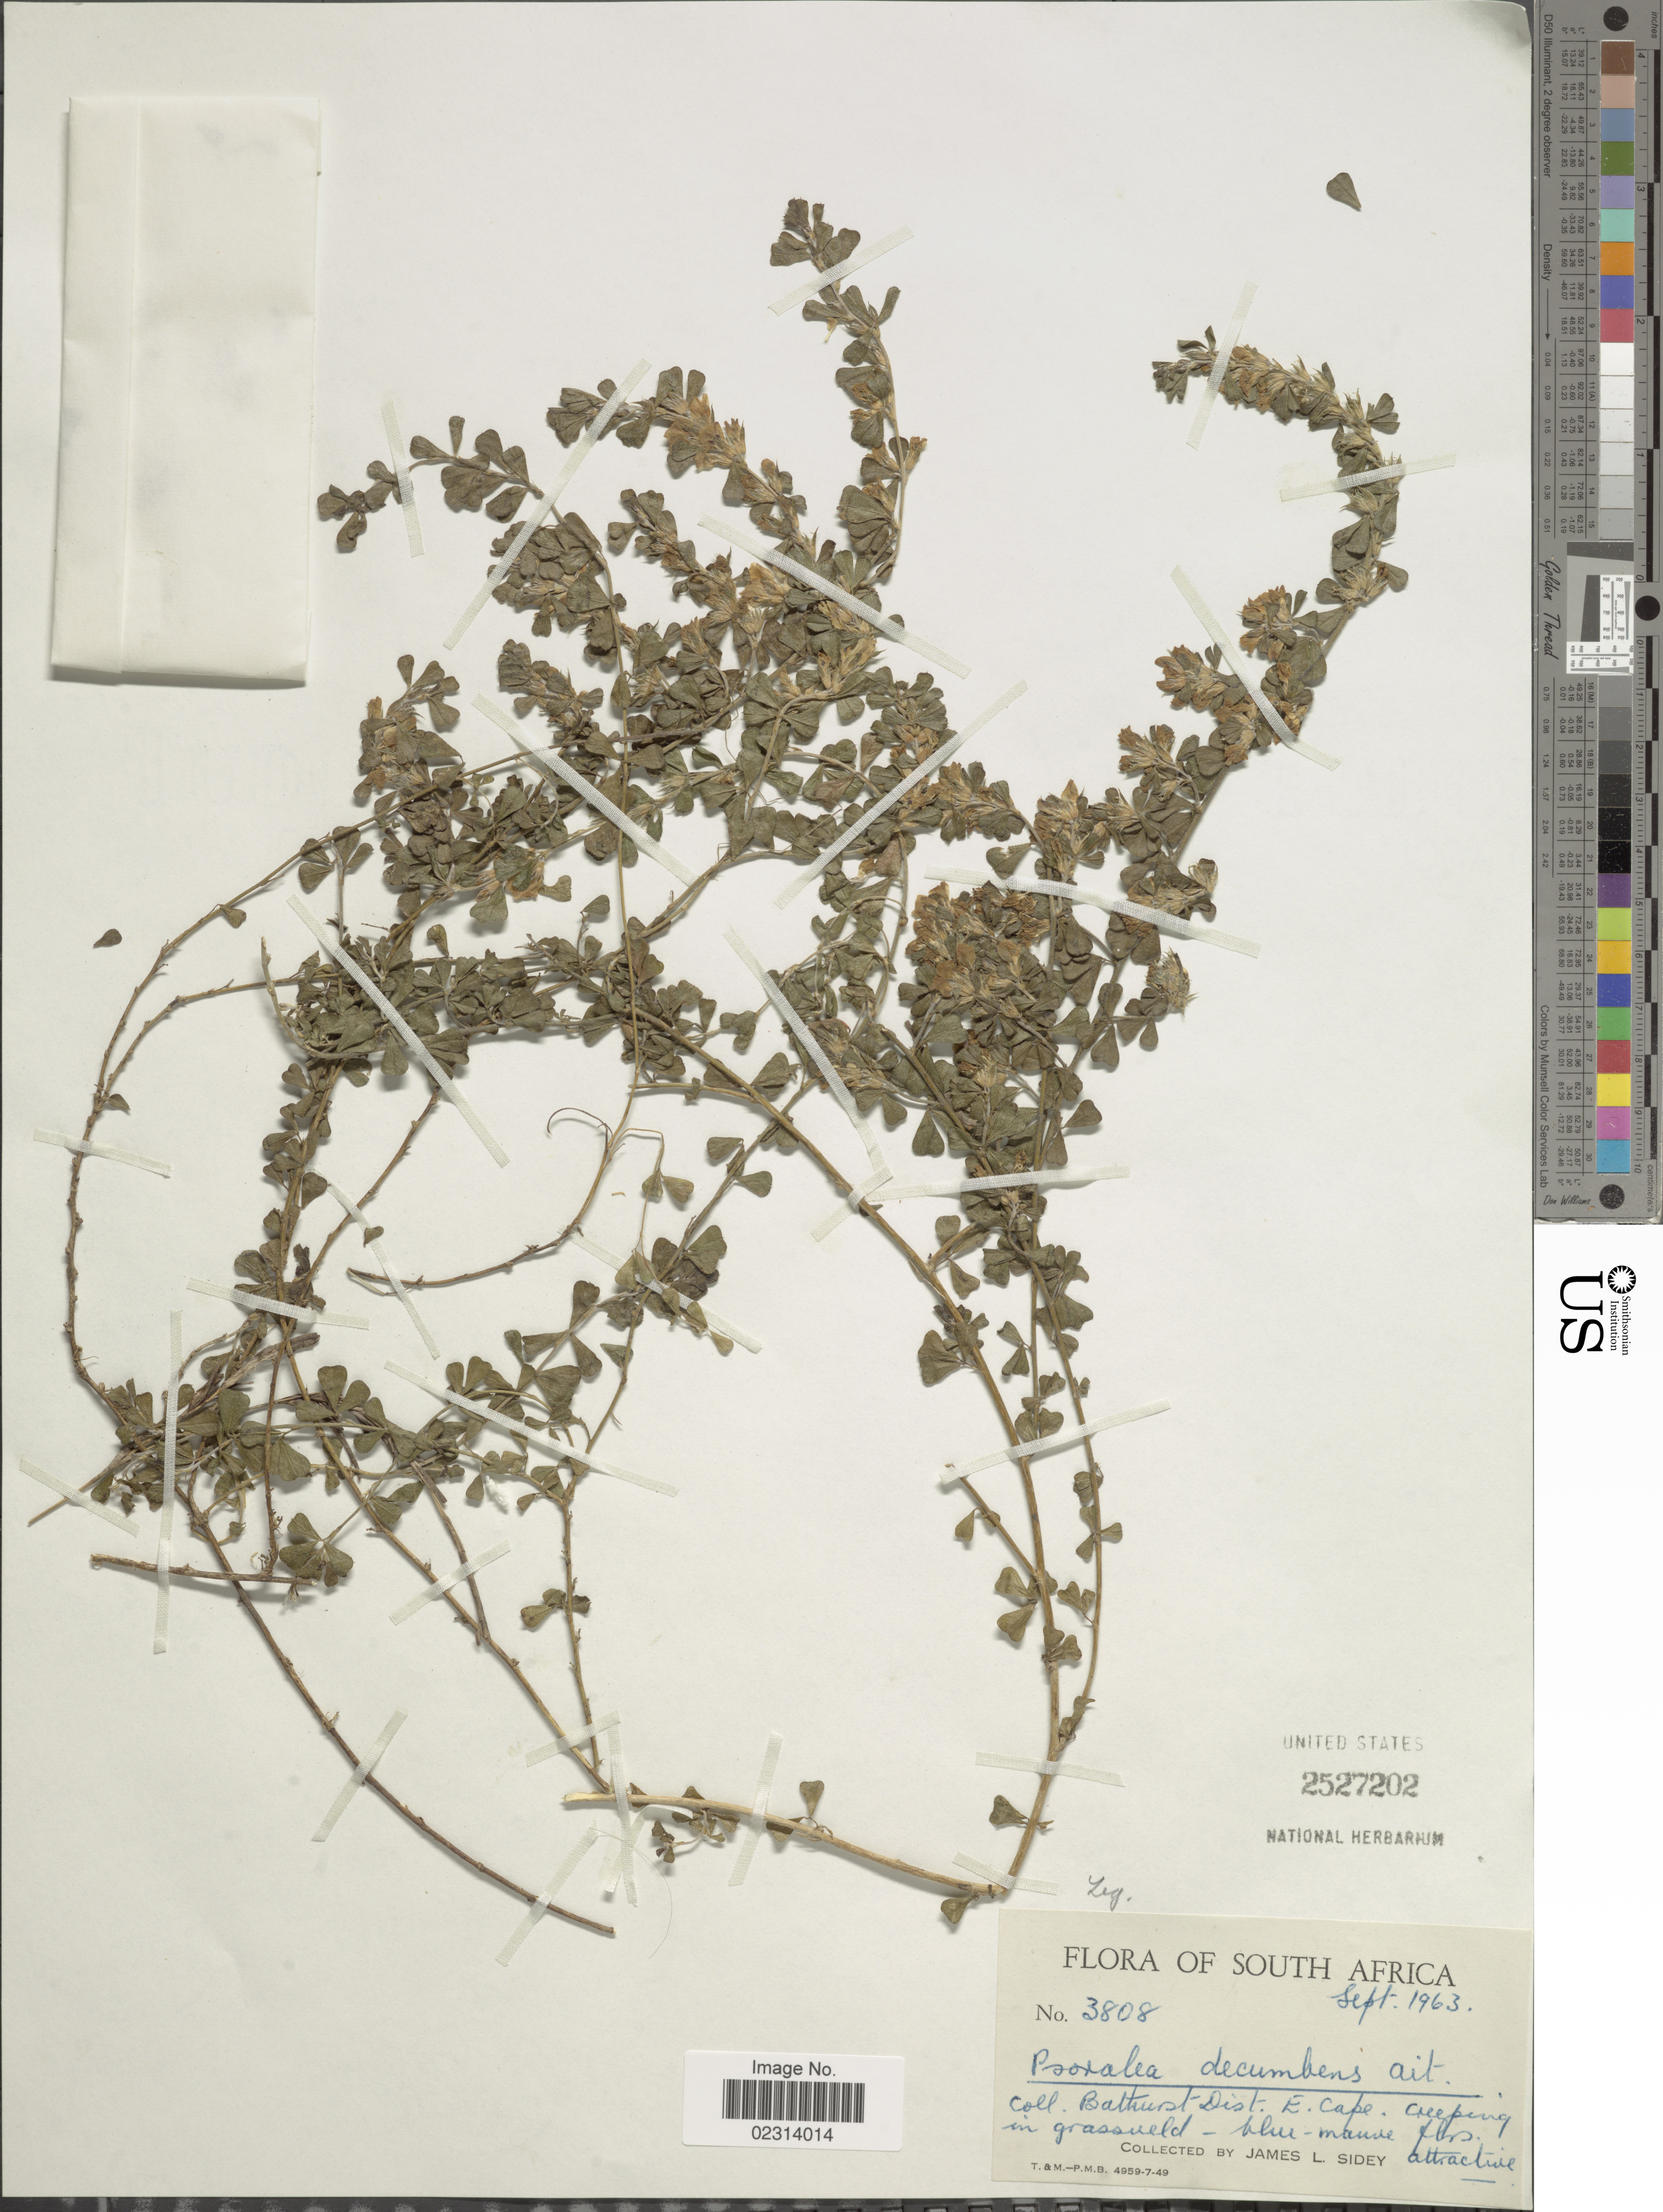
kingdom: Plantae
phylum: Tracheophyta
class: Magnoliopsida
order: Fabales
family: Fabaceae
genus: Otholobium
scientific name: Otholobium decumbens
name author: (Aiton) C.H. Stirt.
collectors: J. L. Sidey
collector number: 3808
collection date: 1963-09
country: South Africa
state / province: Eastern Cape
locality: Bathust Dist. E Cape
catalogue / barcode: US 2527202